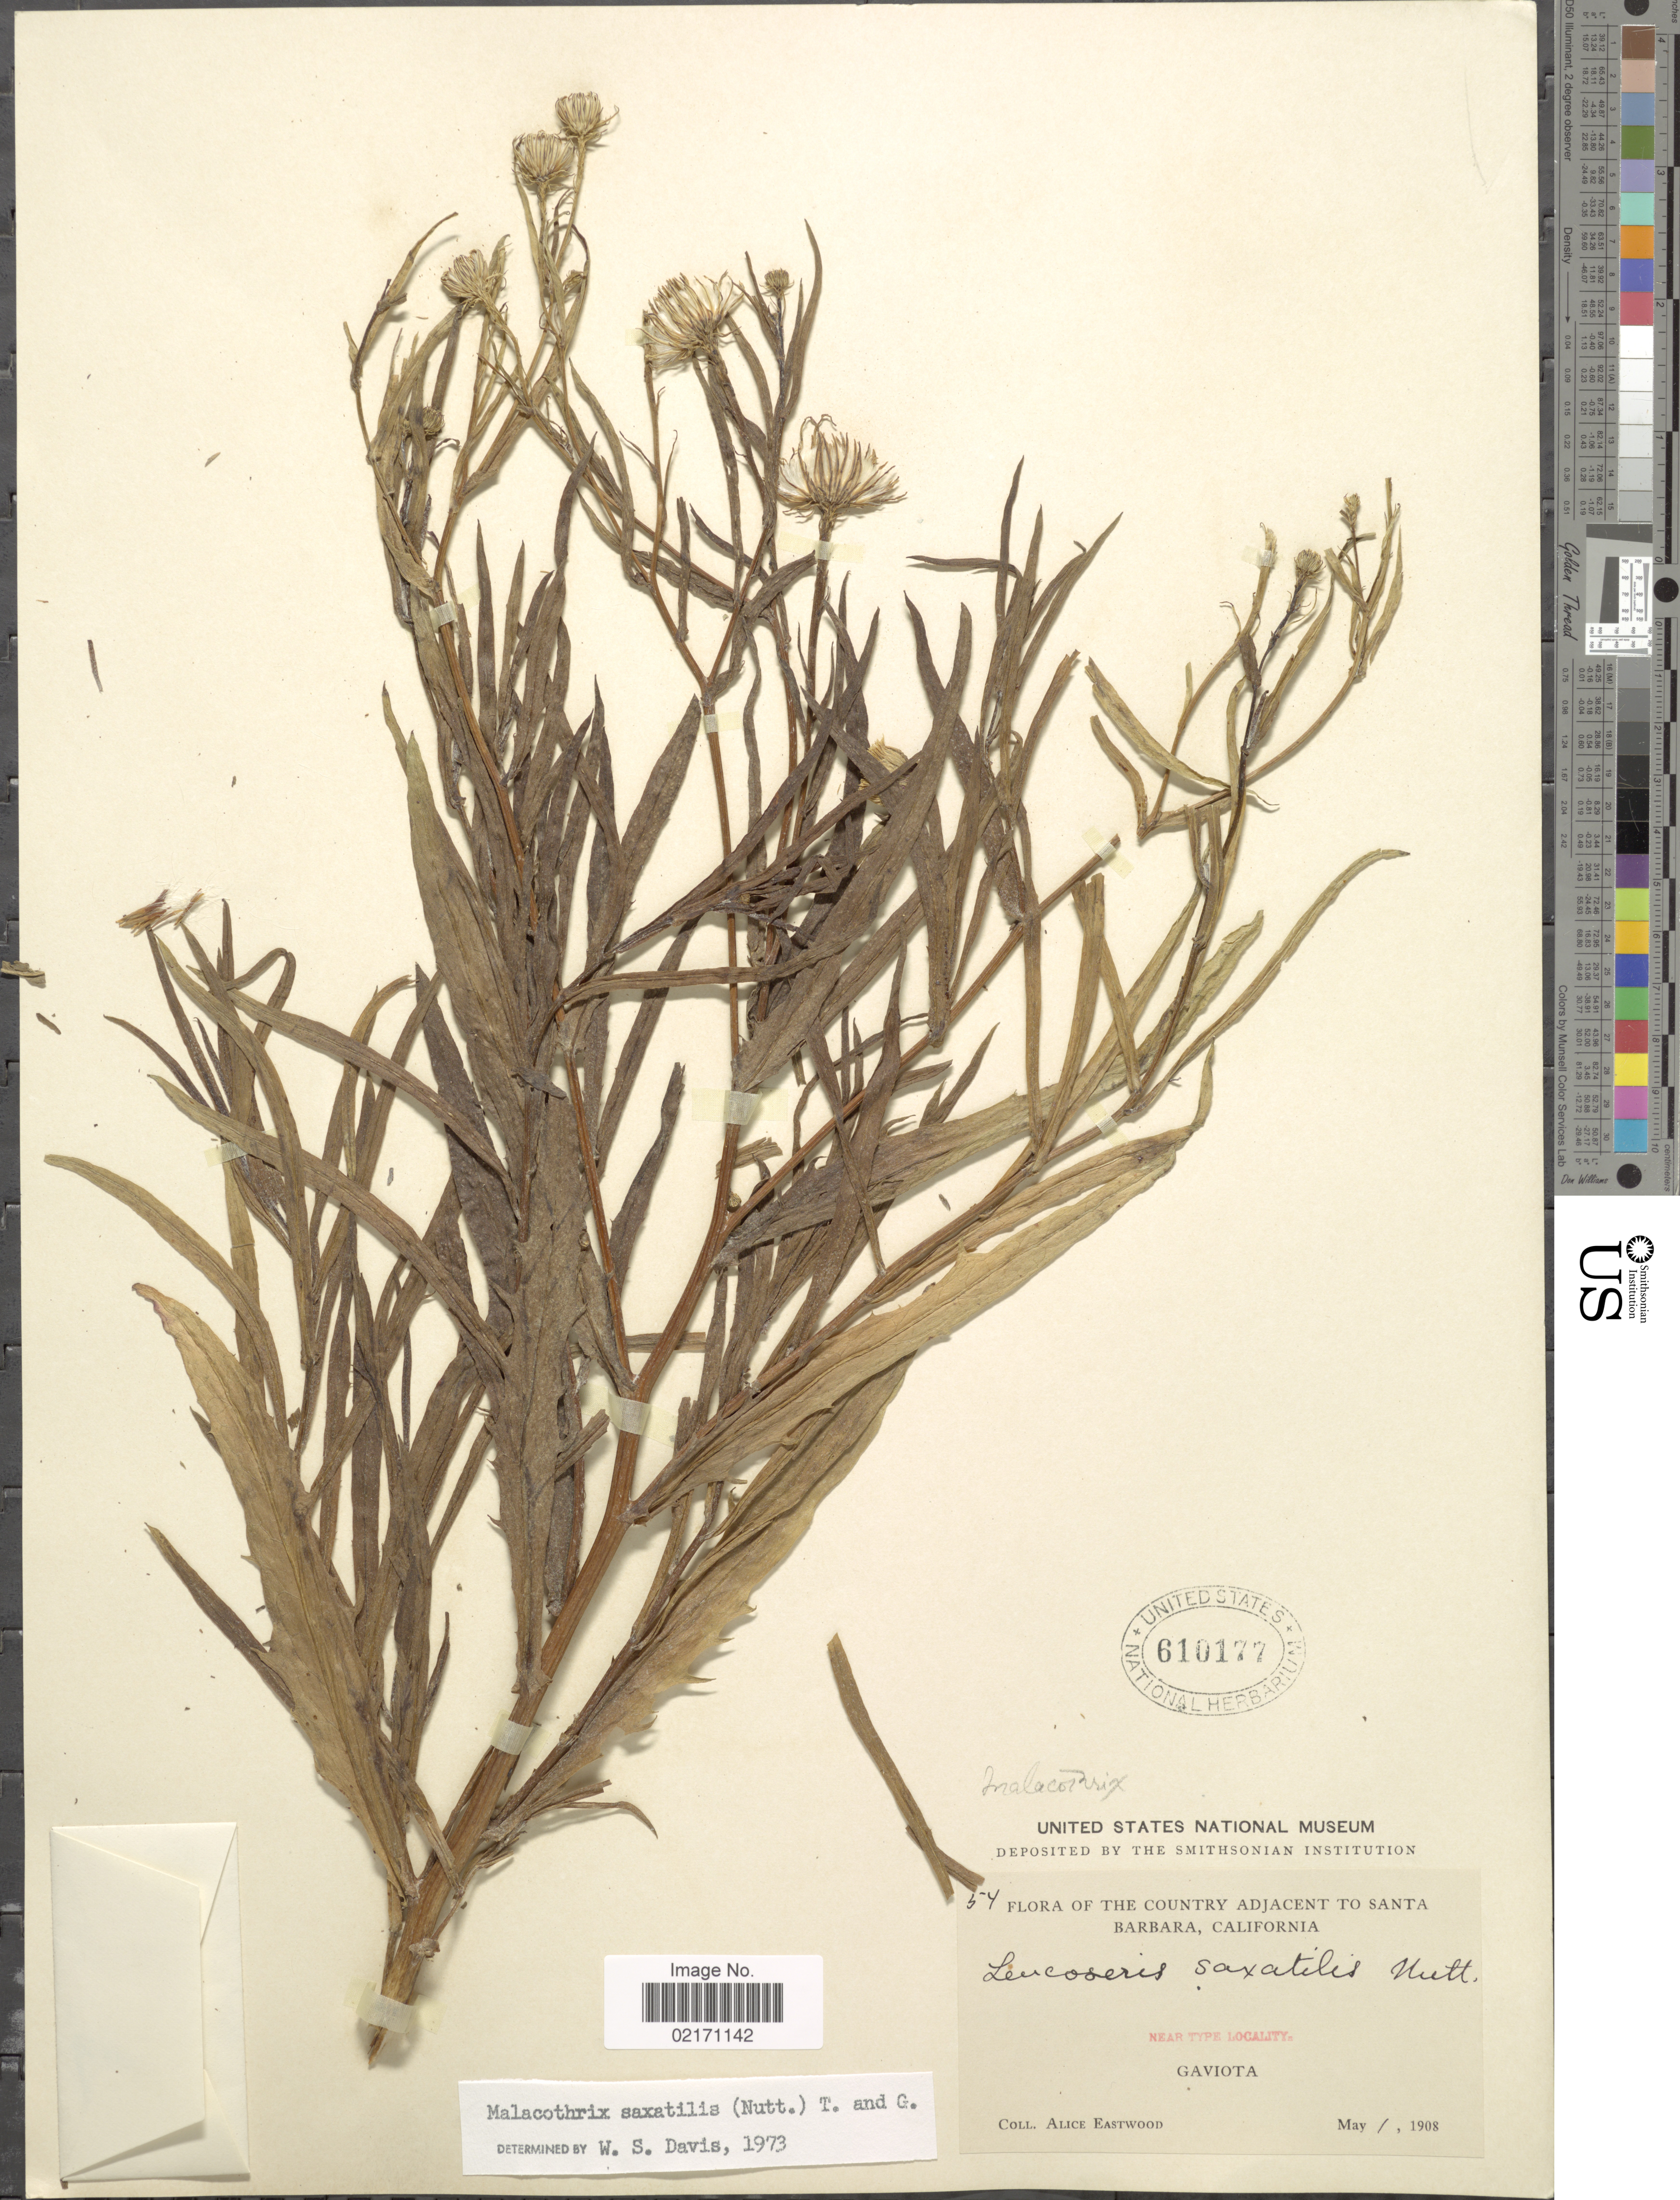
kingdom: Plantae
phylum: Tracheophyta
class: Magnoliopsida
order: Asterales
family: Asteraceae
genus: Malacothrix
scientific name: Malacothrix saxatilis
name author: Torr. & A. Gray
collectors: A. Eastwood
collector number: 54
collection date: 1908-05-01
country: United States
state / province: California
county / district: Santa Barbara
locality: The Country Adjacent to Santa Barbara, Gaviota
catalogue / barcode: US 610177